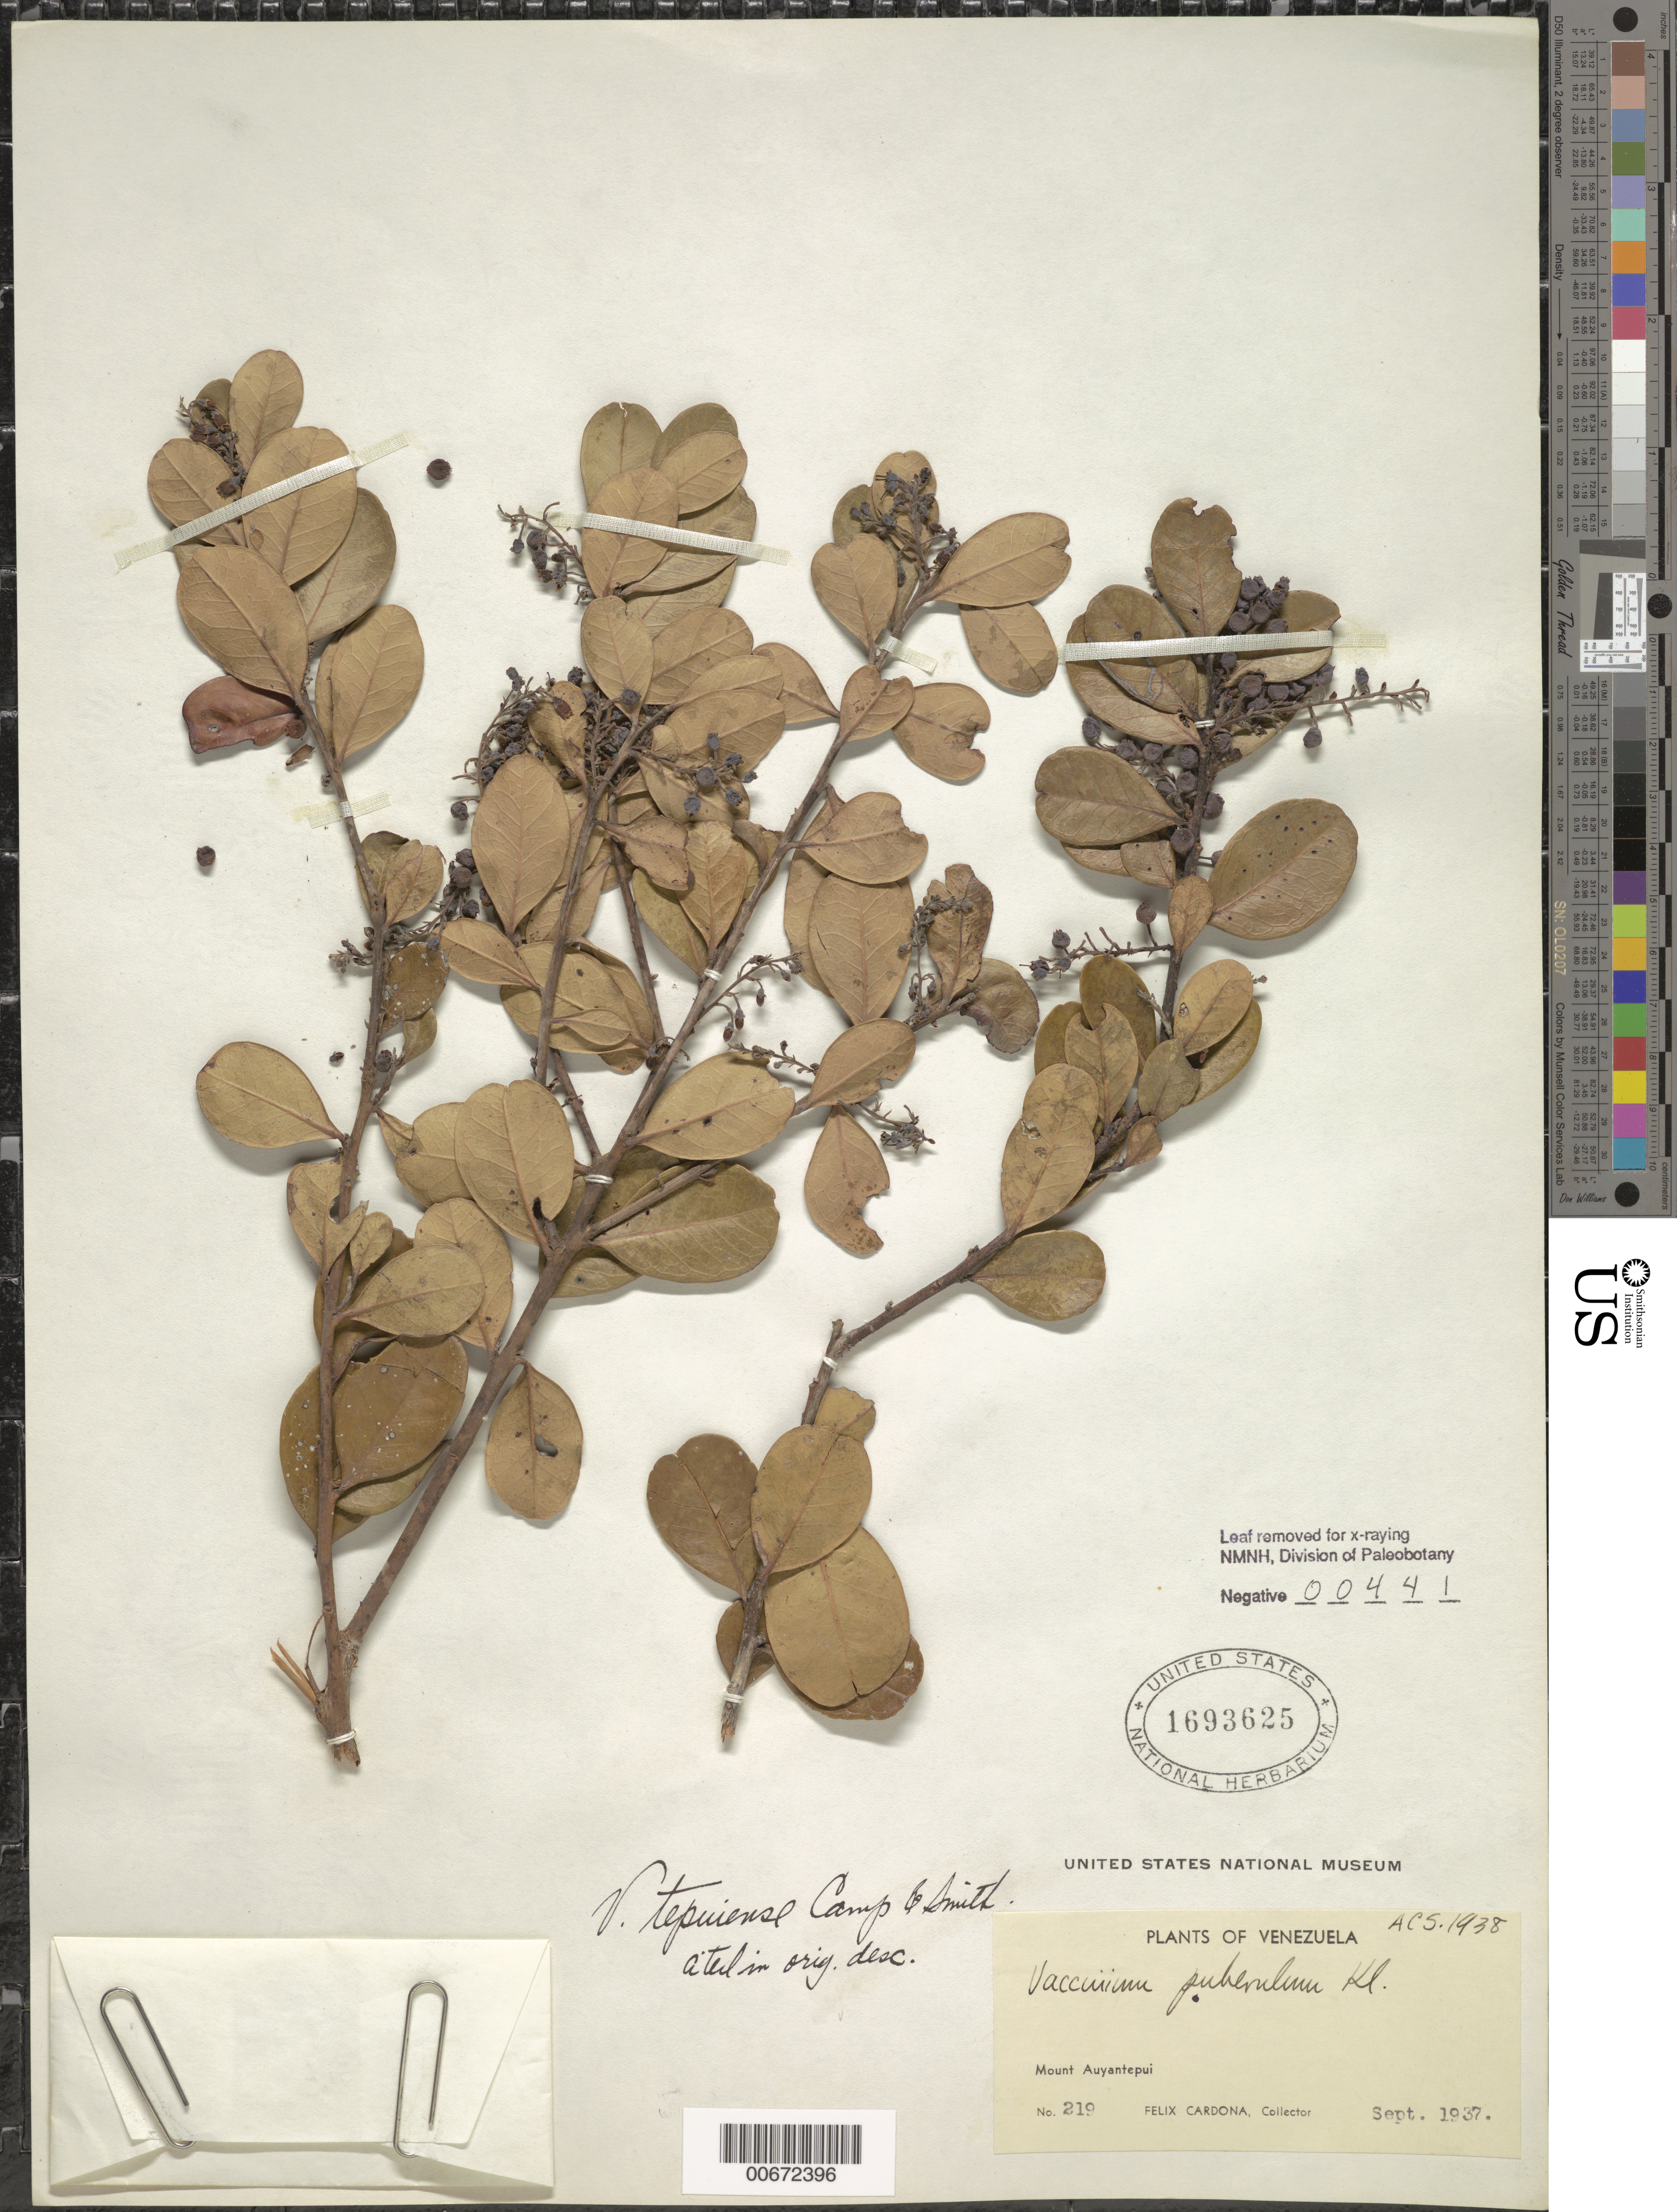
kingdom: Plantae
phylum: Tracheophyta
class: Magnoliopsida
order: Ericales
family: Ericaceae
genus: Vaccinium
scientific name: Vaccinium tepuiense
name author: Camp & A.C. Sm.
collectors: F. Cardona Puig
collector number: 219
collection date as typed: Sep-37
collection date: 1937-09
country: Venezuela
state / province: Bolívar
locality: Cerro Auyantepuí, Alto Caroní, Guayana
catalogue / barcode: US 1693625